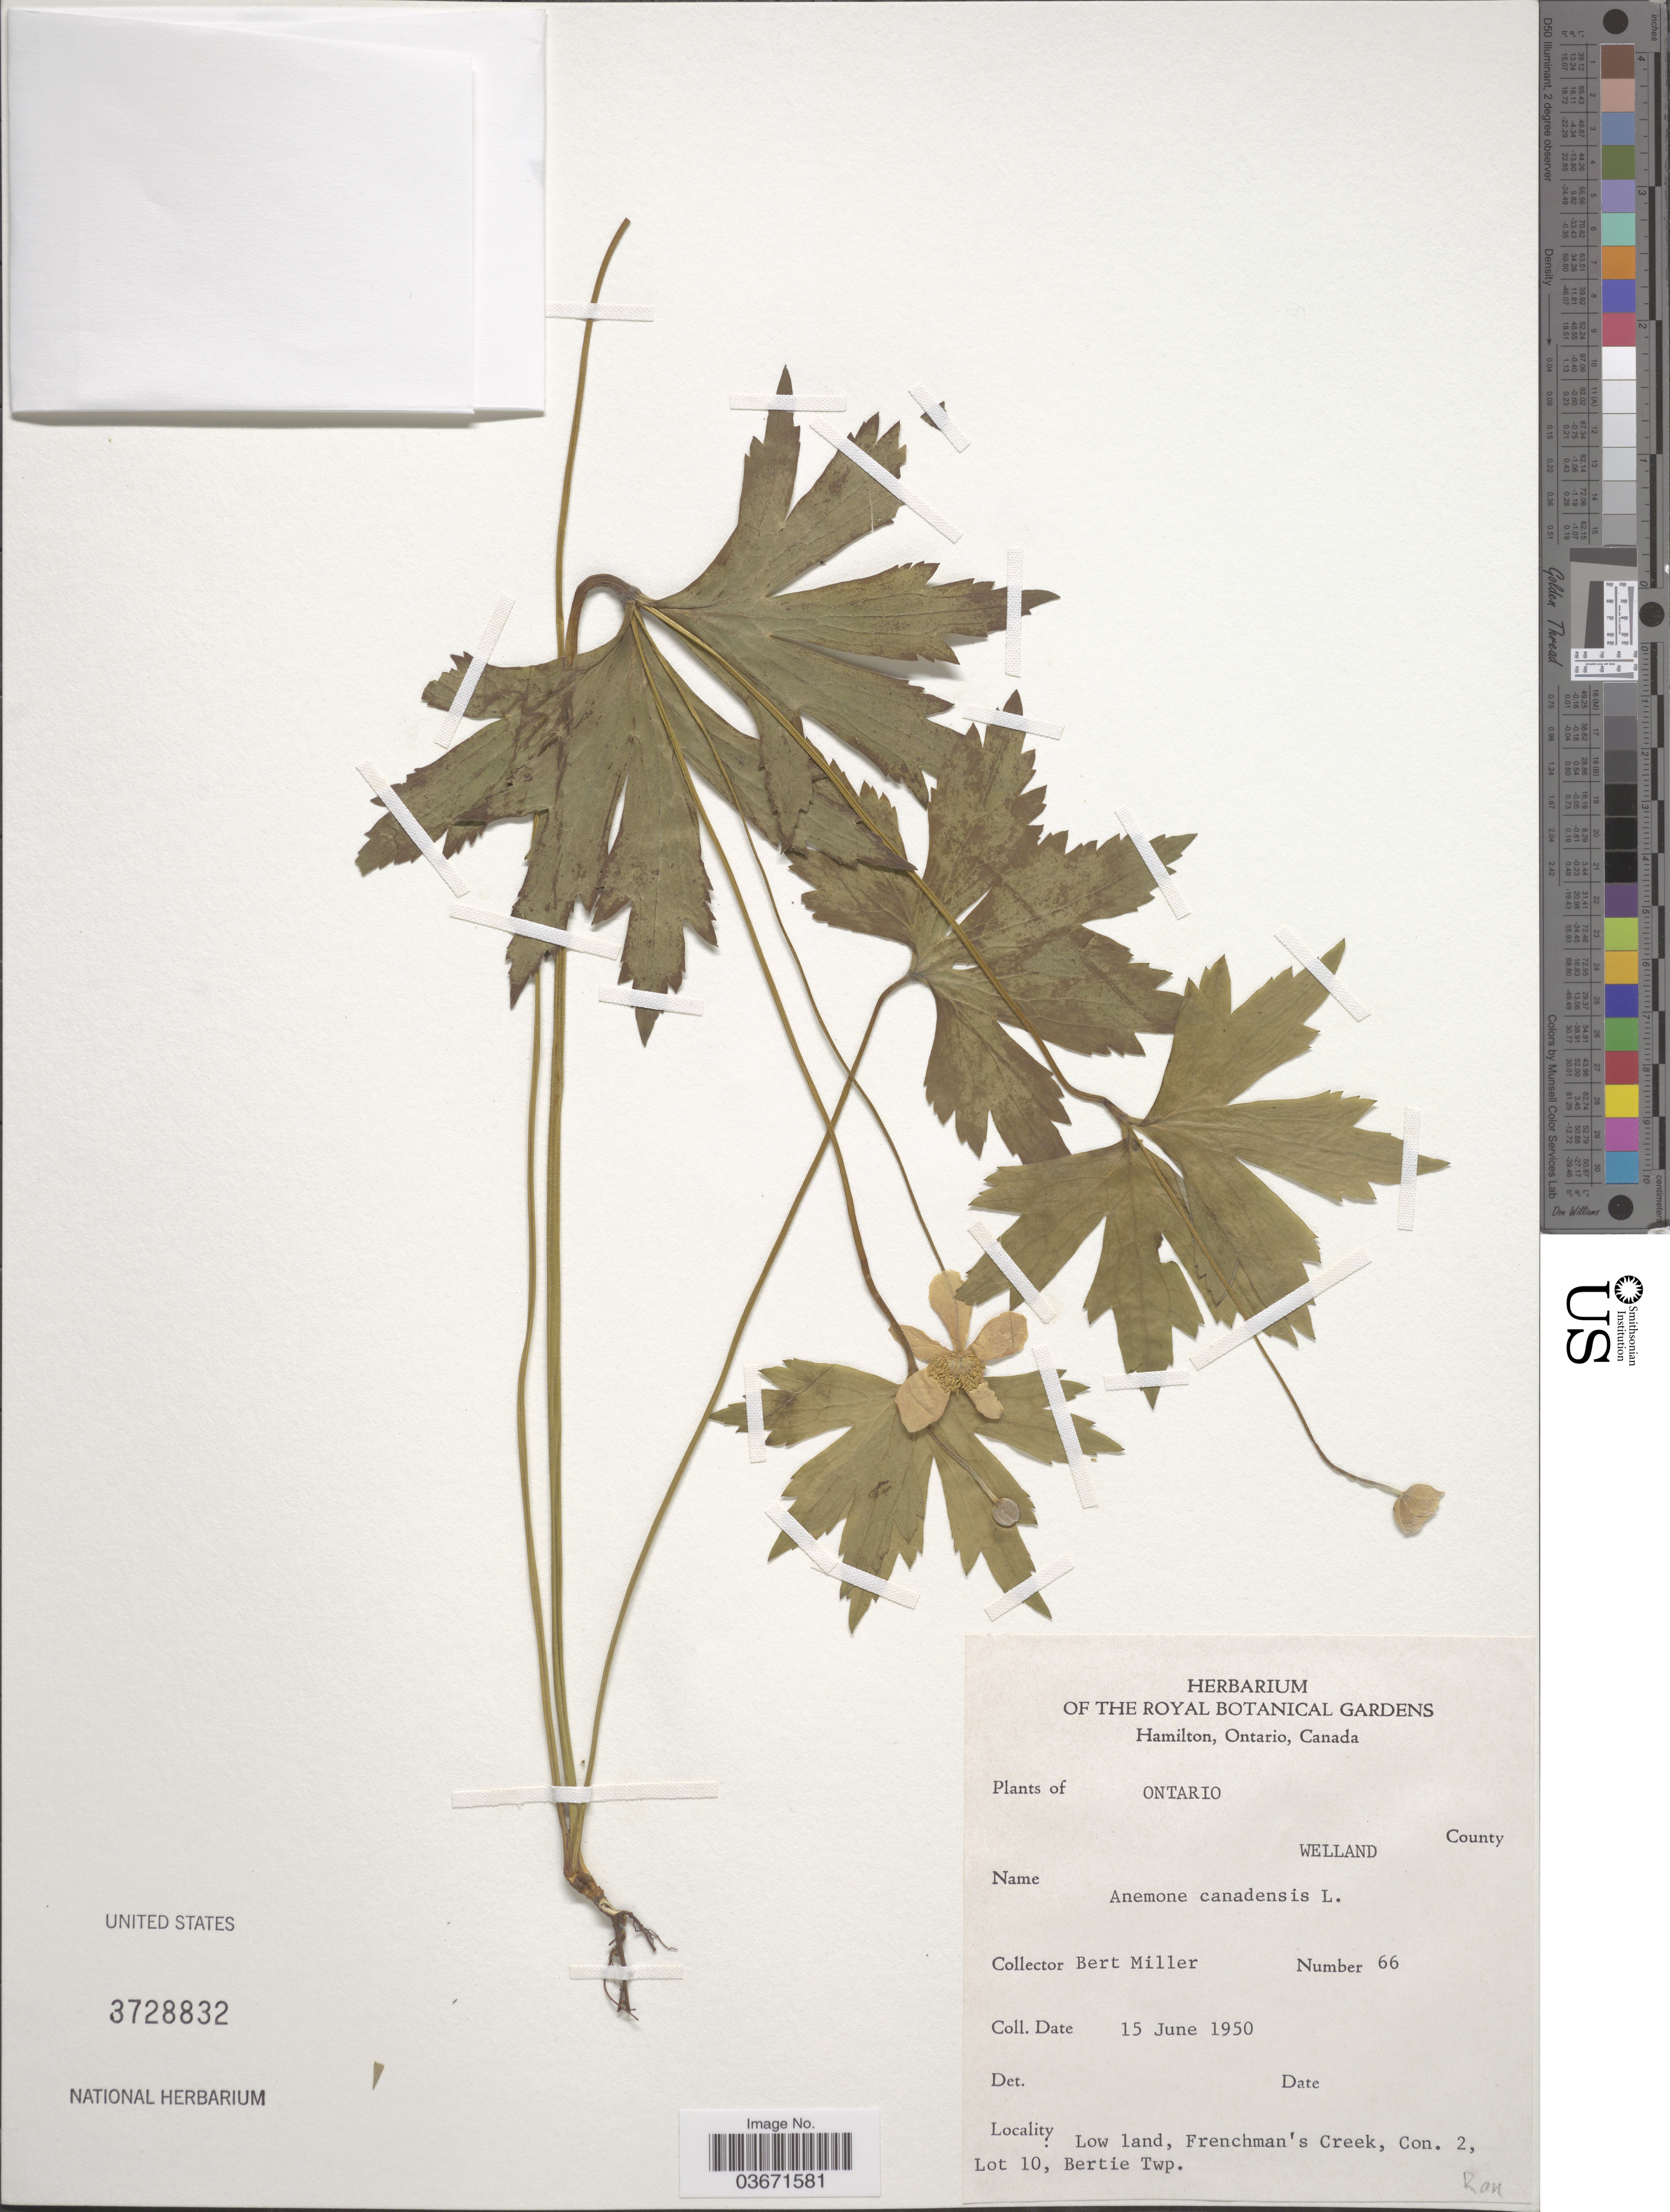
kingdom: Plantae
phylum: Tracheophyta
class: Magnoliopsida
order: Ranunculales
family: Ranunculaceae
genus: Anemone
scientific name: Anemone canadensis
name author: L.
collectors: B. Miller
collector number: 66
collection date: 1950-06-15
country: Canada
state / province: Ontario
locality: Welland County. Low land, Frenchman's Creek, Con. 2, Lot 10, Bertie Twp.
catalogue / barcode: US 3728832